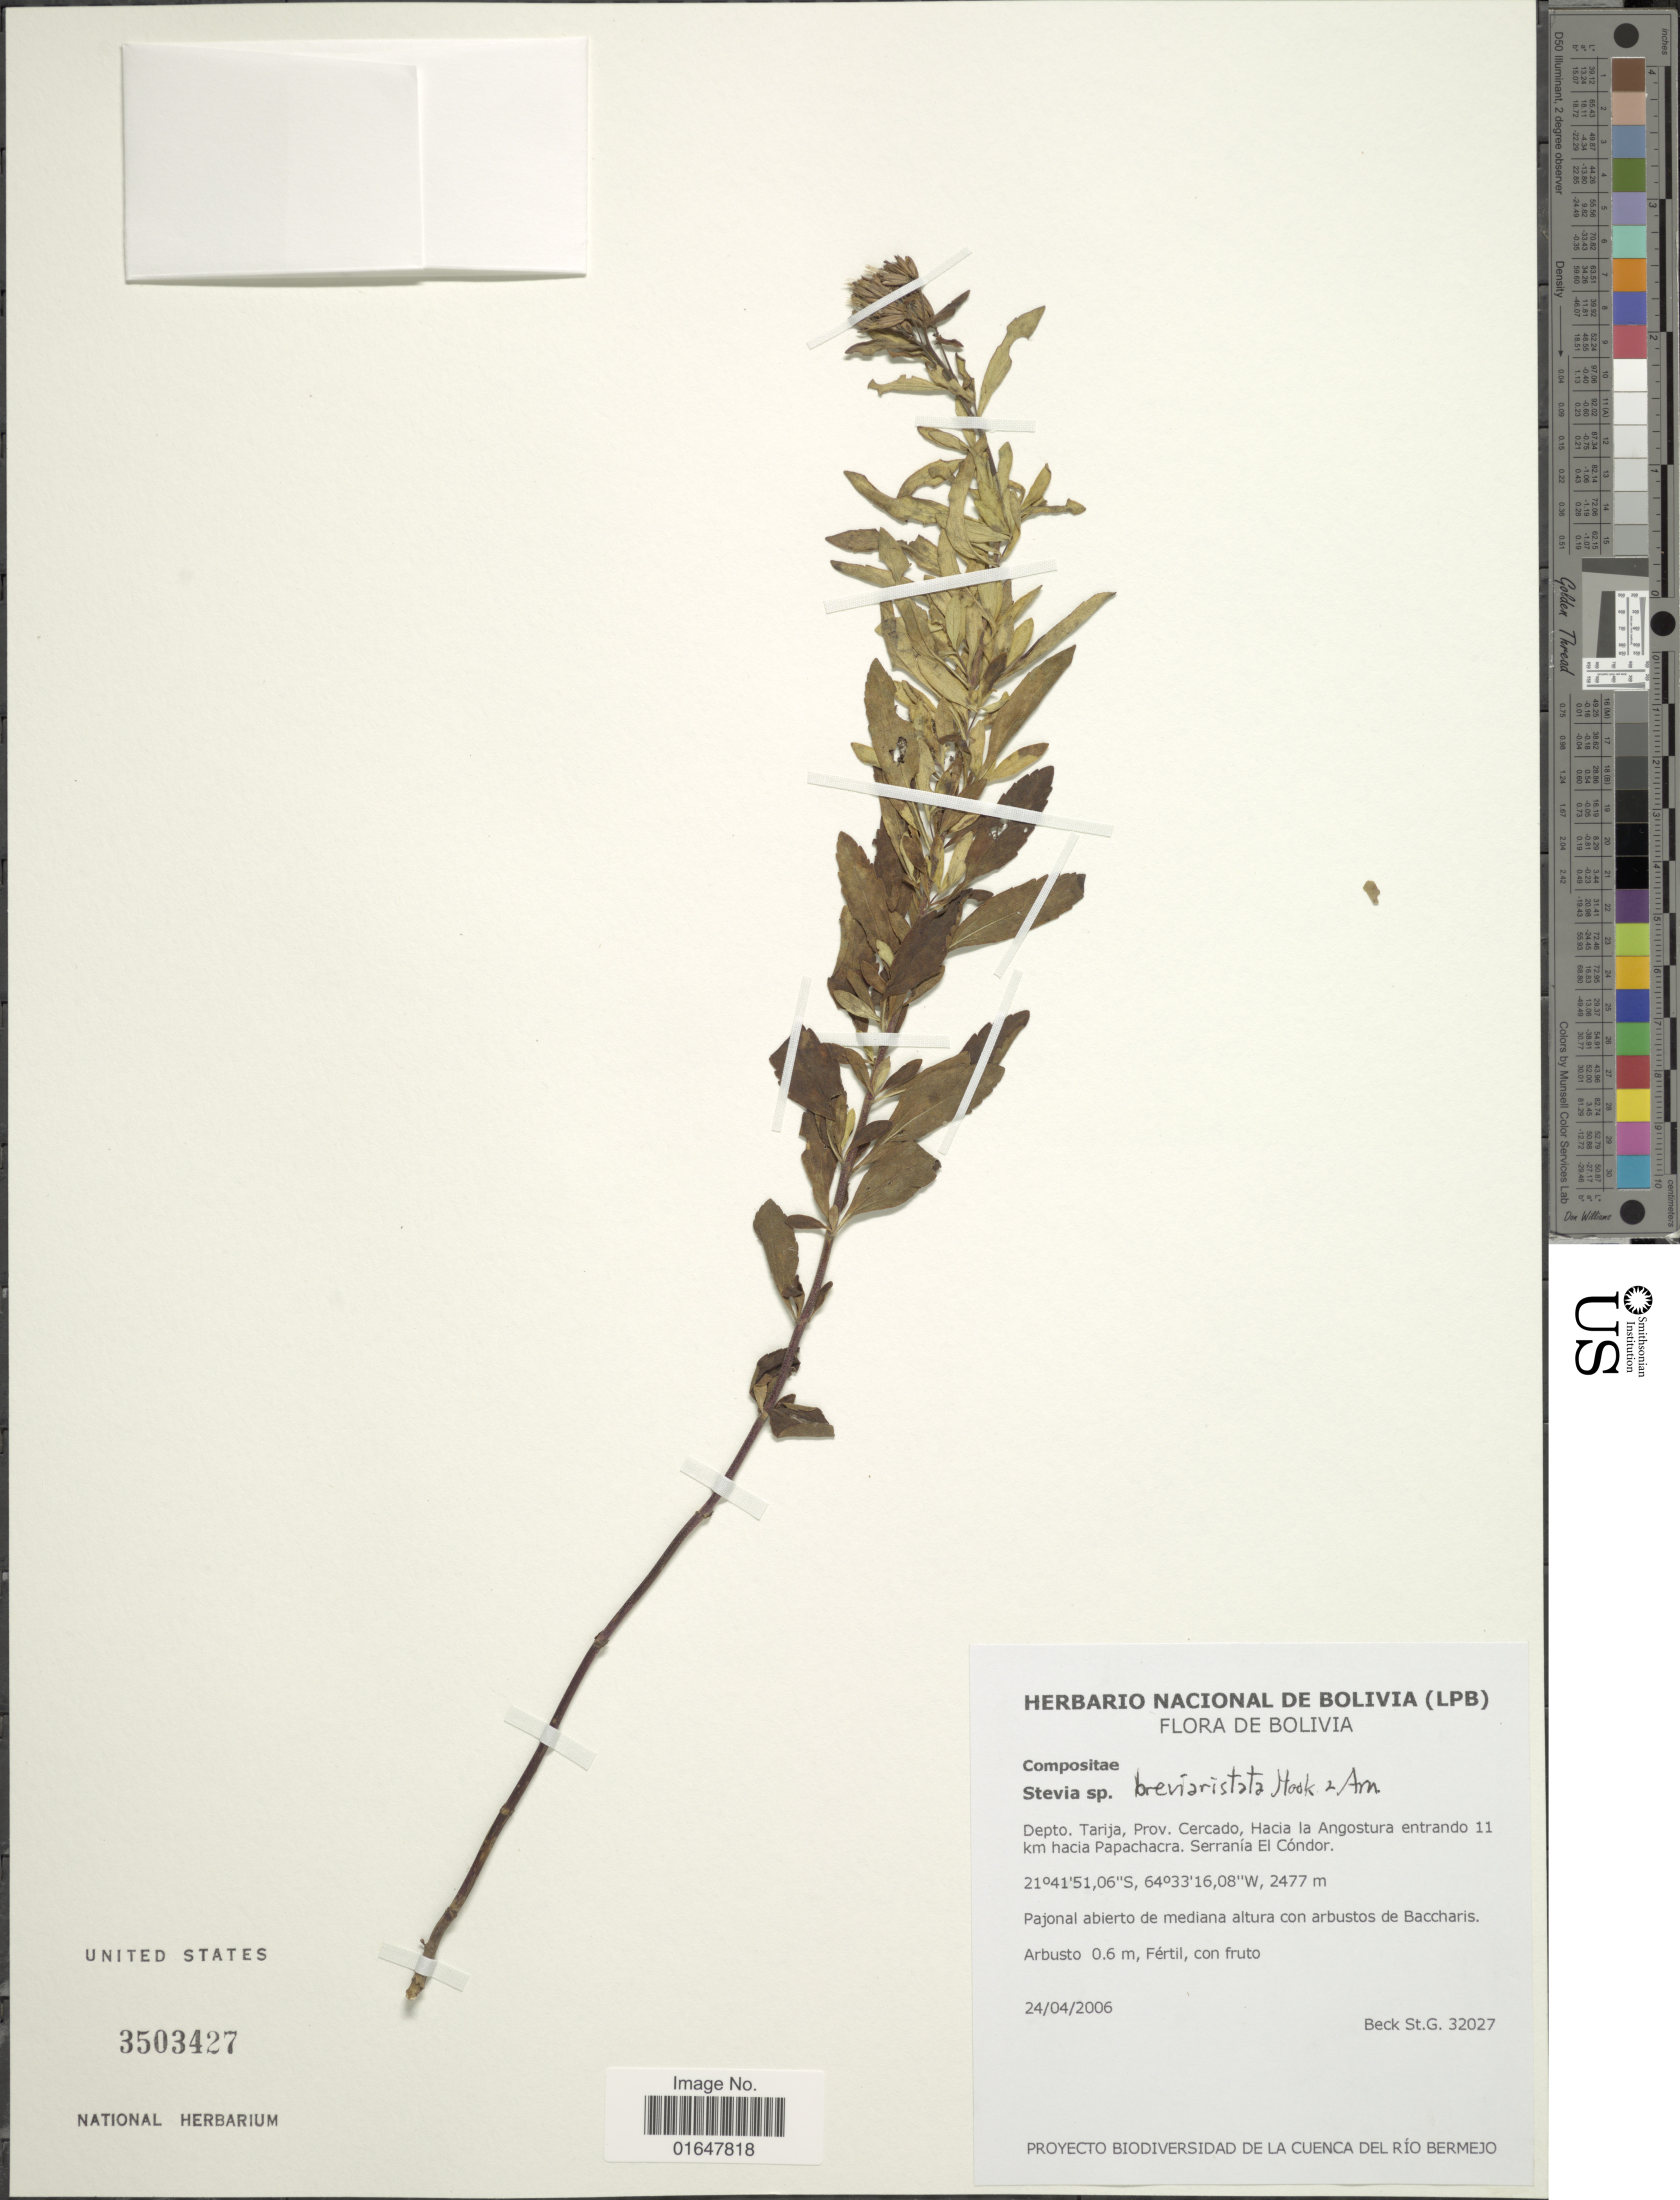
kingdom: Plantae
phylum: Tracheophyta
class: Magnoliopsida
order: Asterales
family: Asteraceae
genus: Stevia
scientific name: Stevia breviaristata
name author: Hook. & Arn.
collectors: S. G. Beck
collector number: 32027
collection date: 2006-04-24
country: Bolivia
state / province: Tarija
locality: Prov. Cercado, Hacia la Angostura entrando 11 km hacia Papachacra, Serrania El Condor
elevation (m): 2477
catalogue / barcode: US 3503427